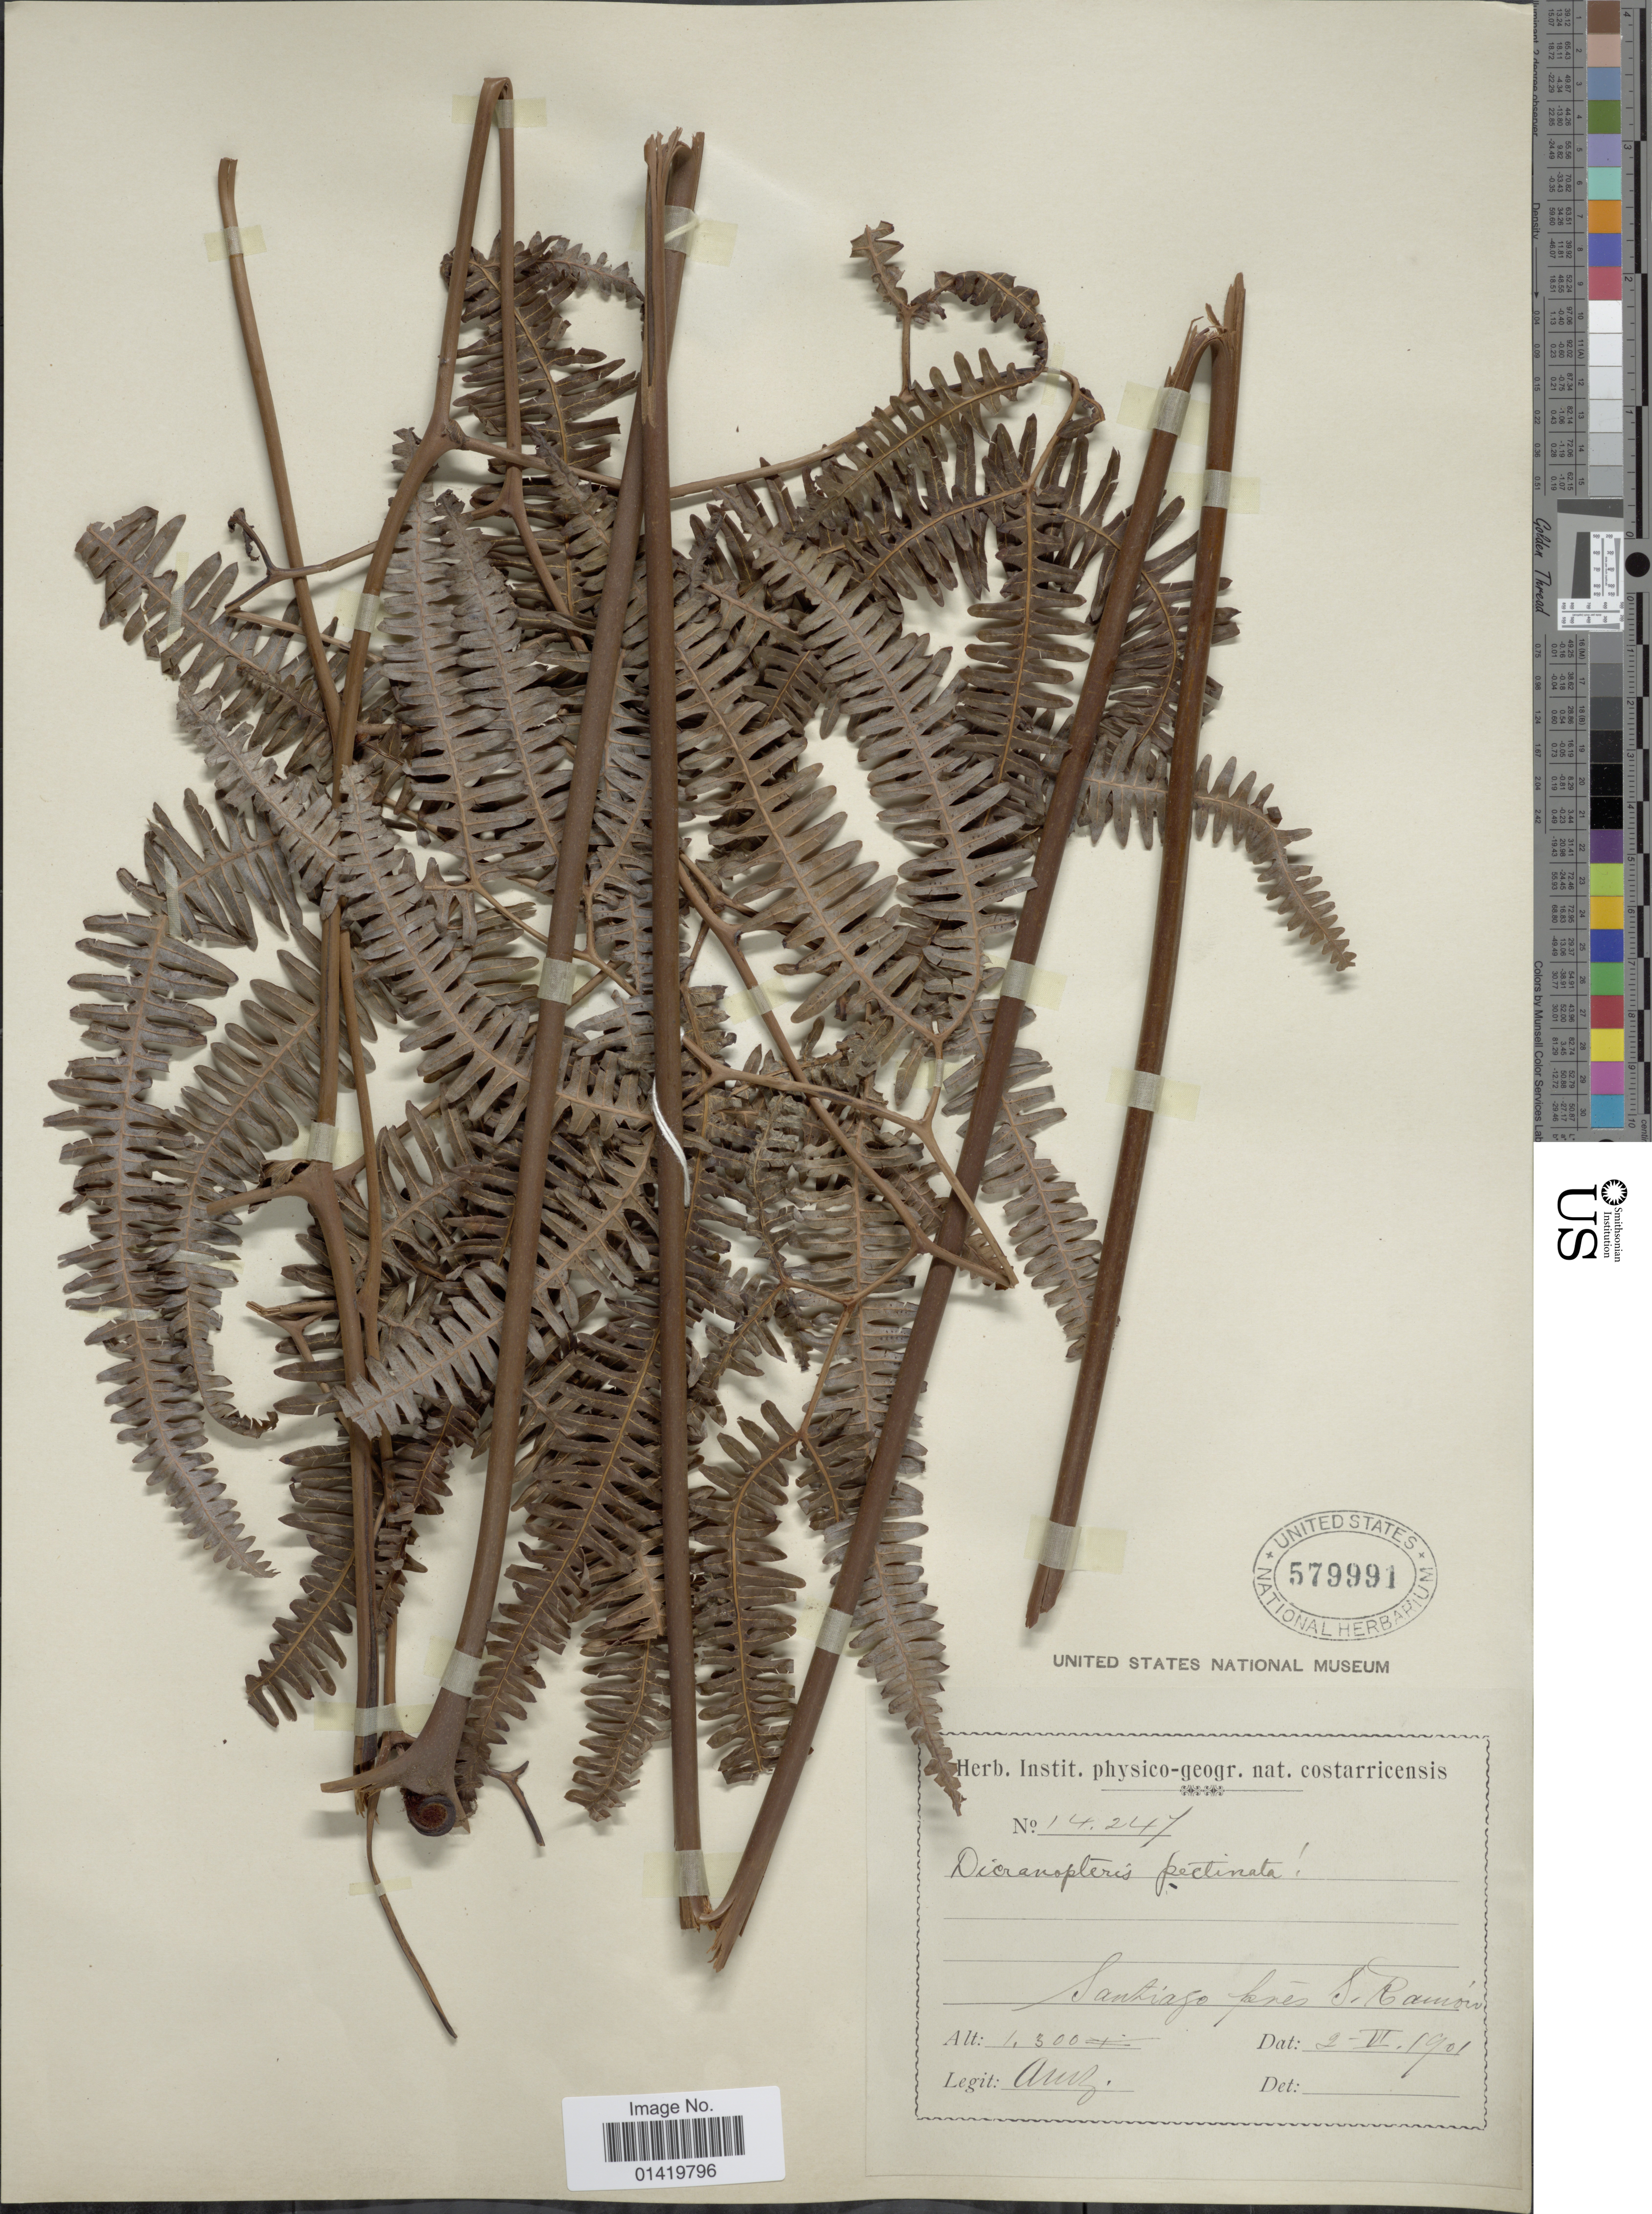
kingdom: Plantae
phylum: Tracheophyta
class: Polypodiopsida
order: Gleicheniales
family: Gleicheniaceae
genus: Gleichenella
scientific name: Gleichenella pectinata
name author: (Willd.) Ching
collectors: A. Brenes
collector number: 14247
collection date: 1901-06-02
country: Costa Rica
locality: Santiago prés S-Ramón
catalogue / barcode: US 579991